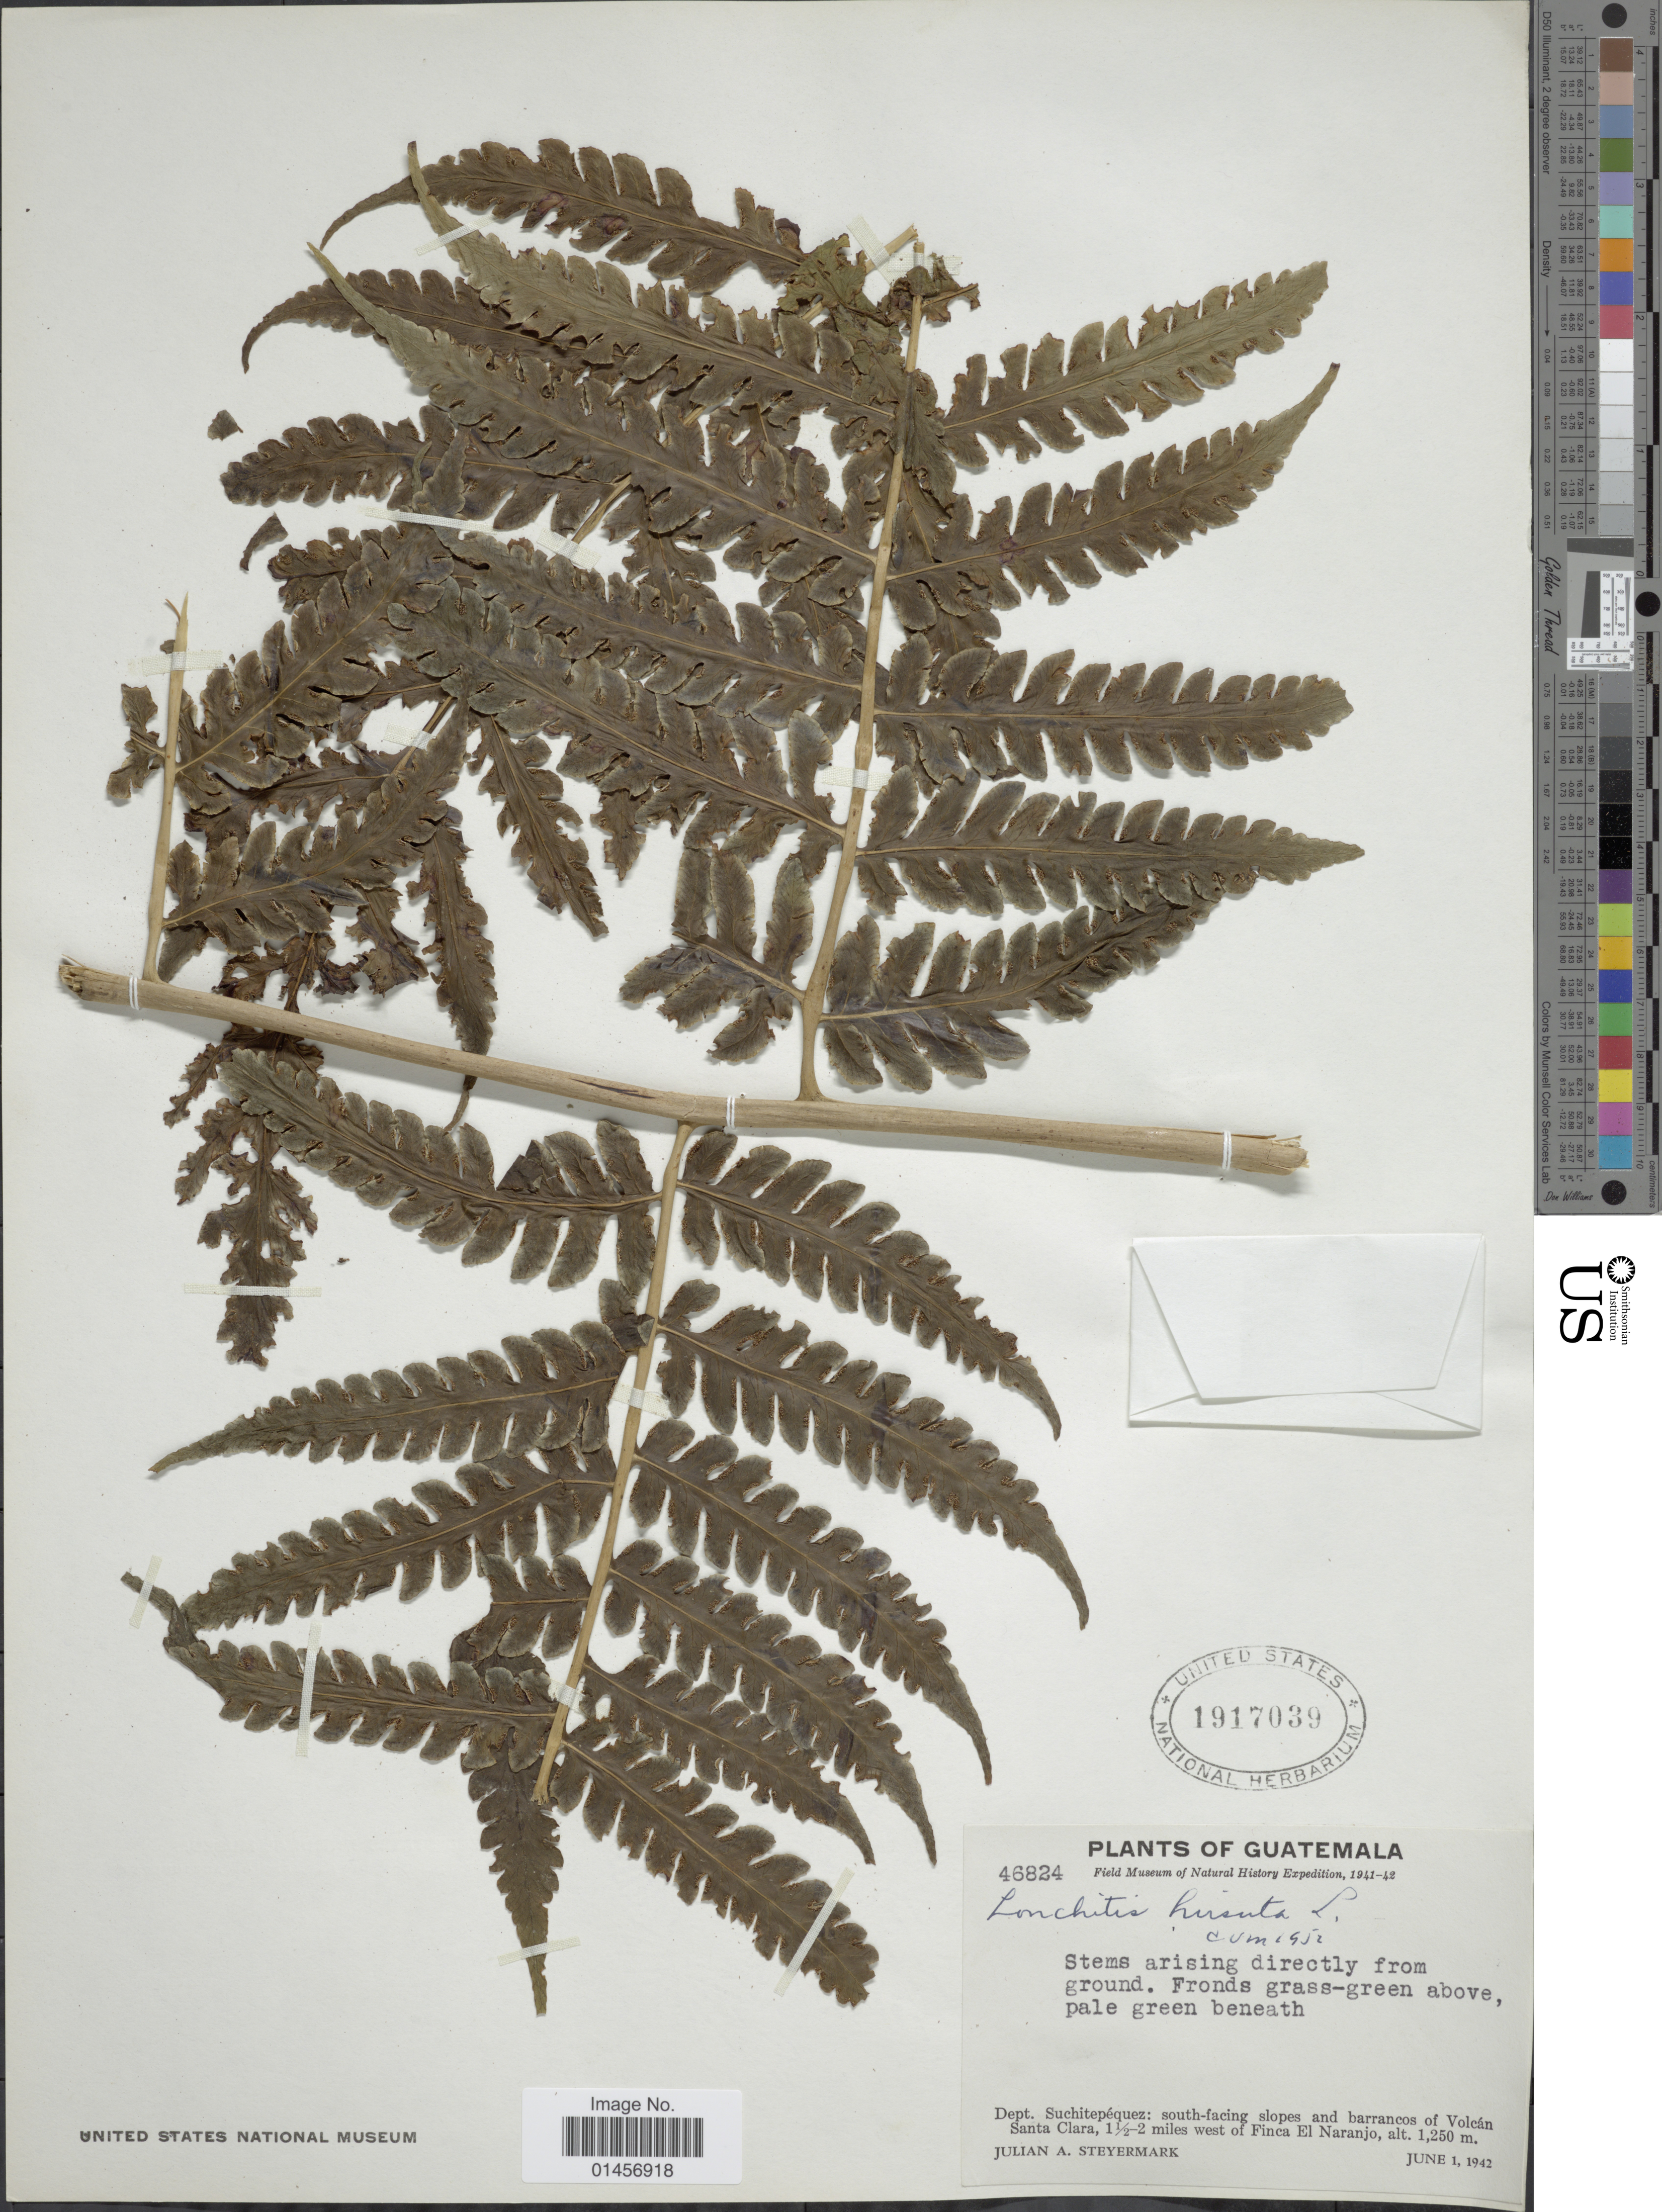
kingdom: Plantae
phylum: Tracheophyta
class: Polypodiopsida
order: Polypodiales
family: Lonchitidaceae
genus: Lonchitis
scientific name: Lonchitis hirsuta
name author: L.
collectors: J. Steyermark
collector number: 46824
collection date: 1942-09-01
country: Guatemala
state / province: Guatemala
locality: Guatemala, dept. Suchitepequez: south-facing slopes and barrancos of Volcan Santa Clara. 1 1/2 - 2 miles west of Finca El Naranjo,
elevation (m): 1250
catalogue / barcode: US 1917039